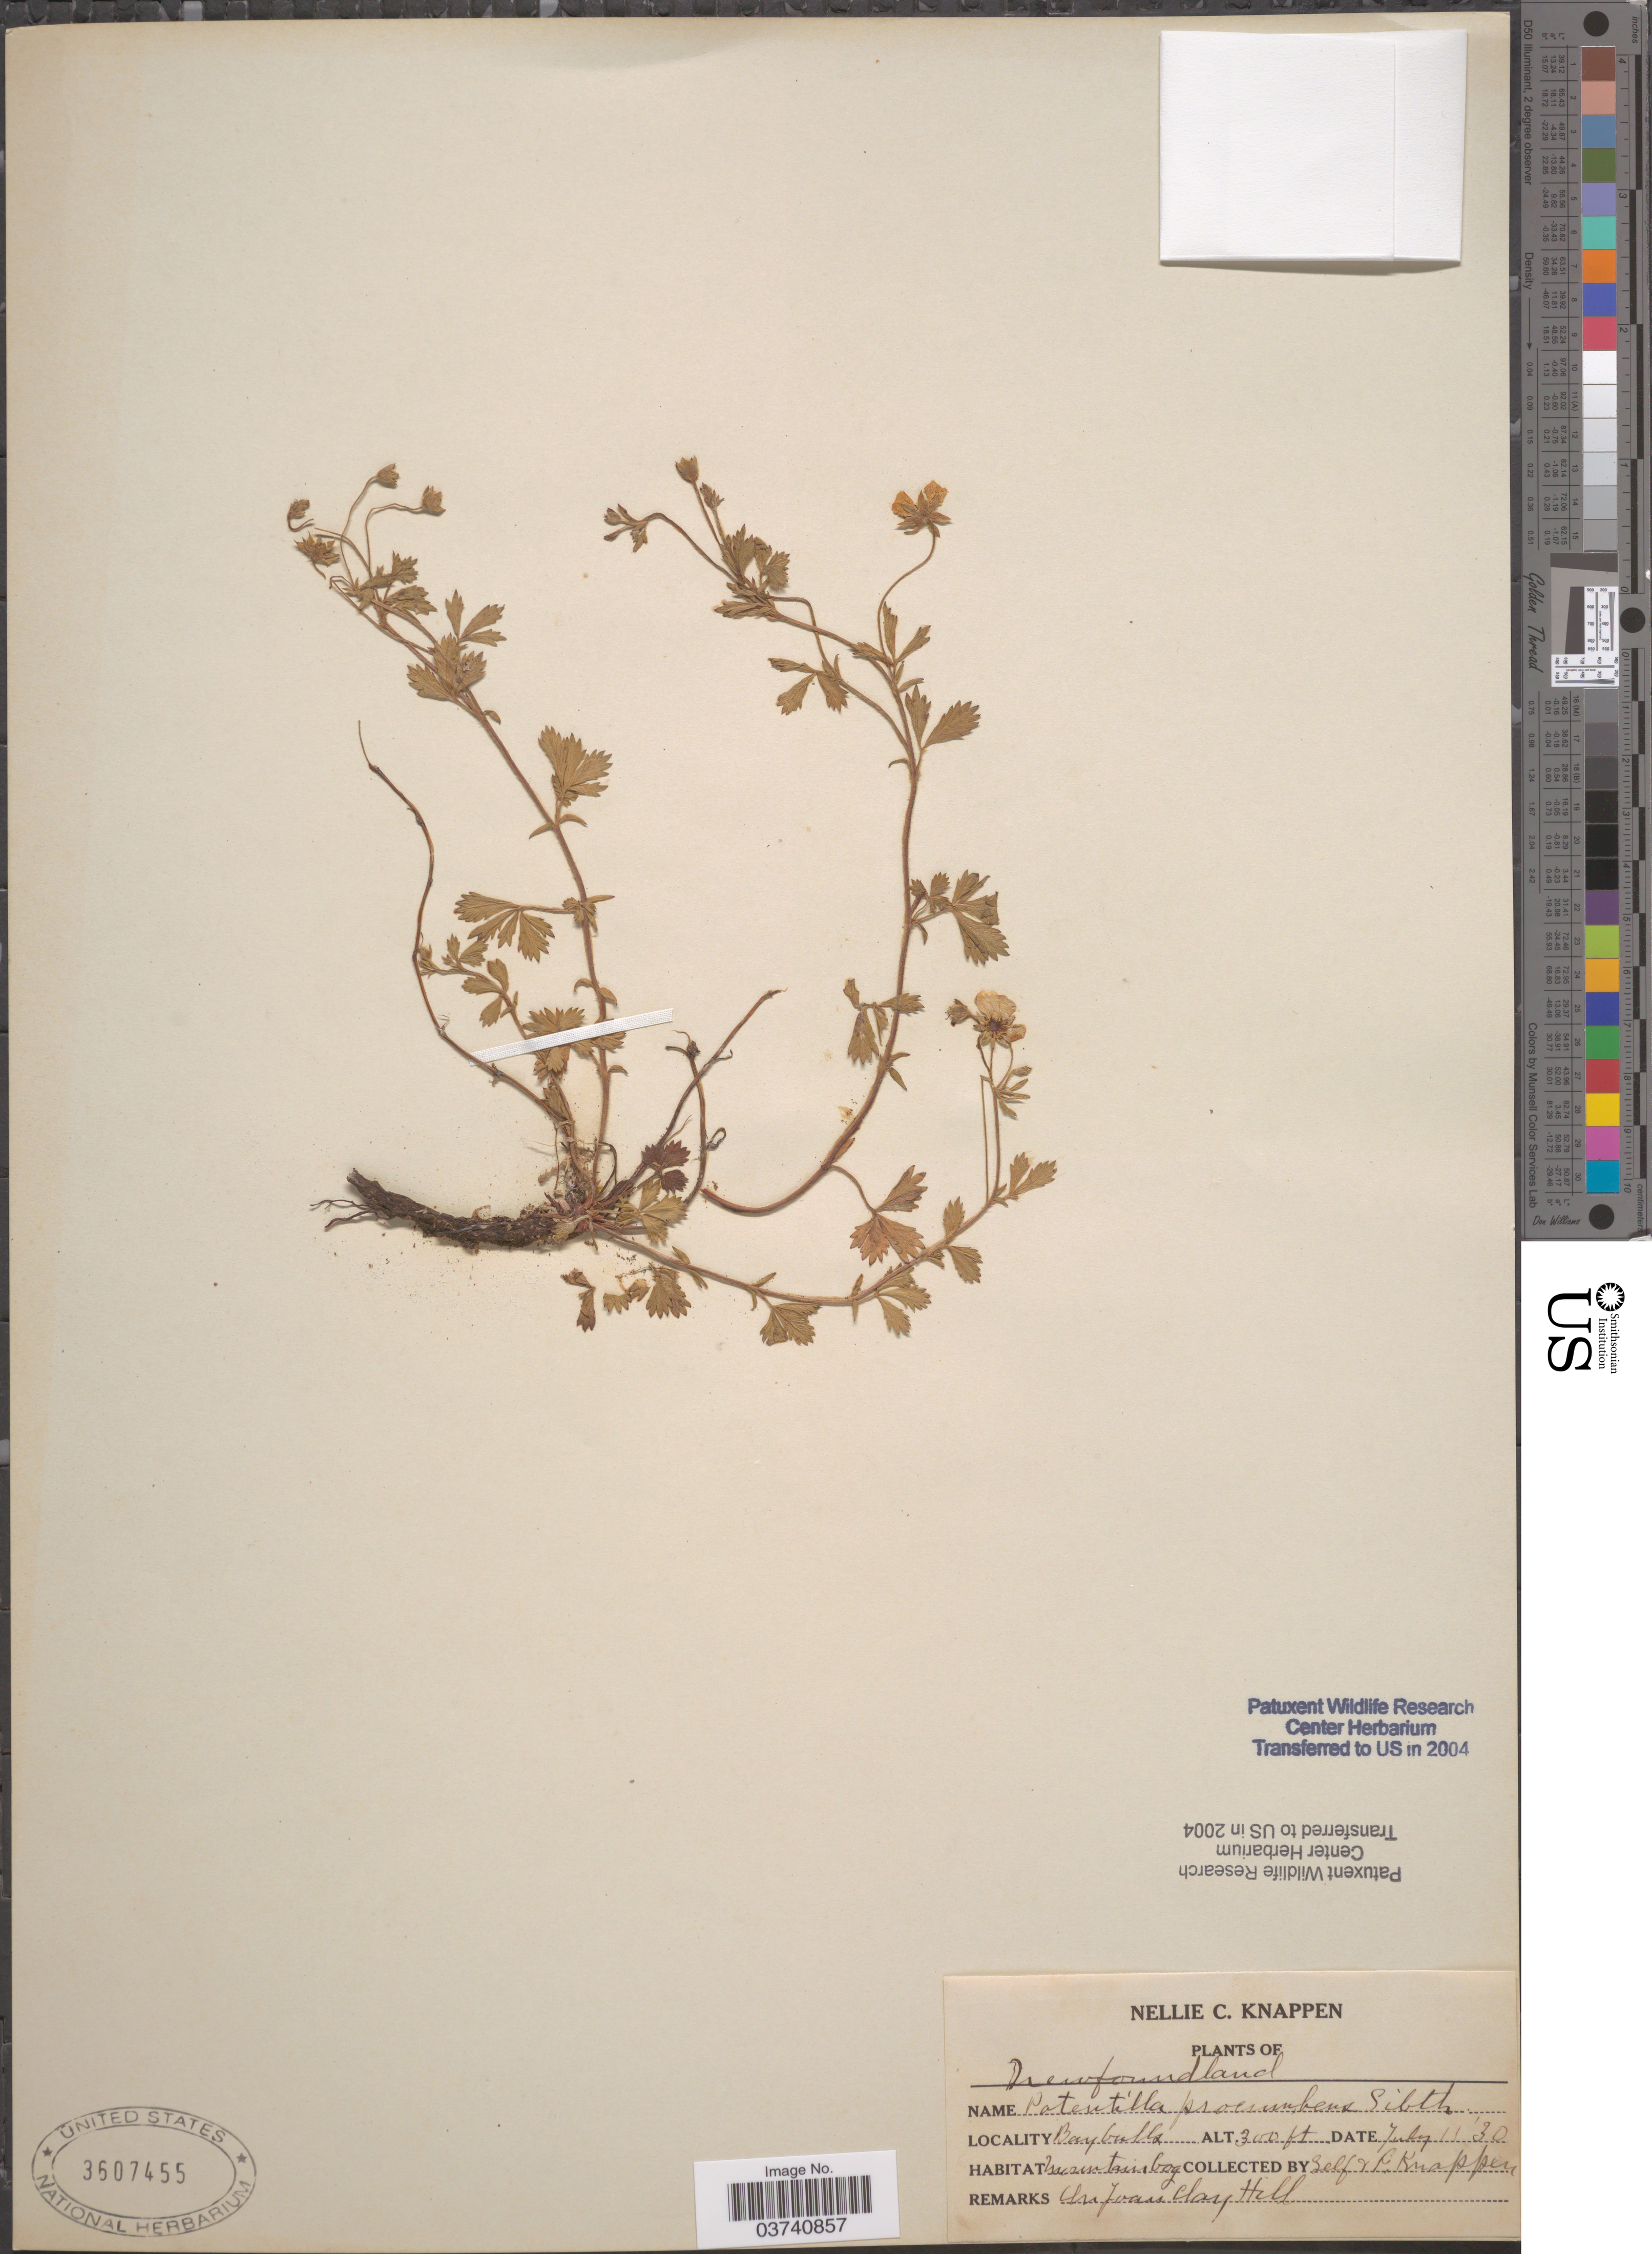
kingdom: Plantae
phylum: Tracheophyta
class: Magnoliopsida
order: Rosales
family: Rosaceae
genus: Potentilla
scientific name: Potentilla procumbens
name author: Sibth.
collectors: N. Knappen & P. Knappen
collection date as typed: Transcribed d/m/y: 11/7/30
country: Canada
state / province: Newfoundland and Labrador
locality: Bay bulls.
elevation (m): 91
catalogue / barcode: US 3607455